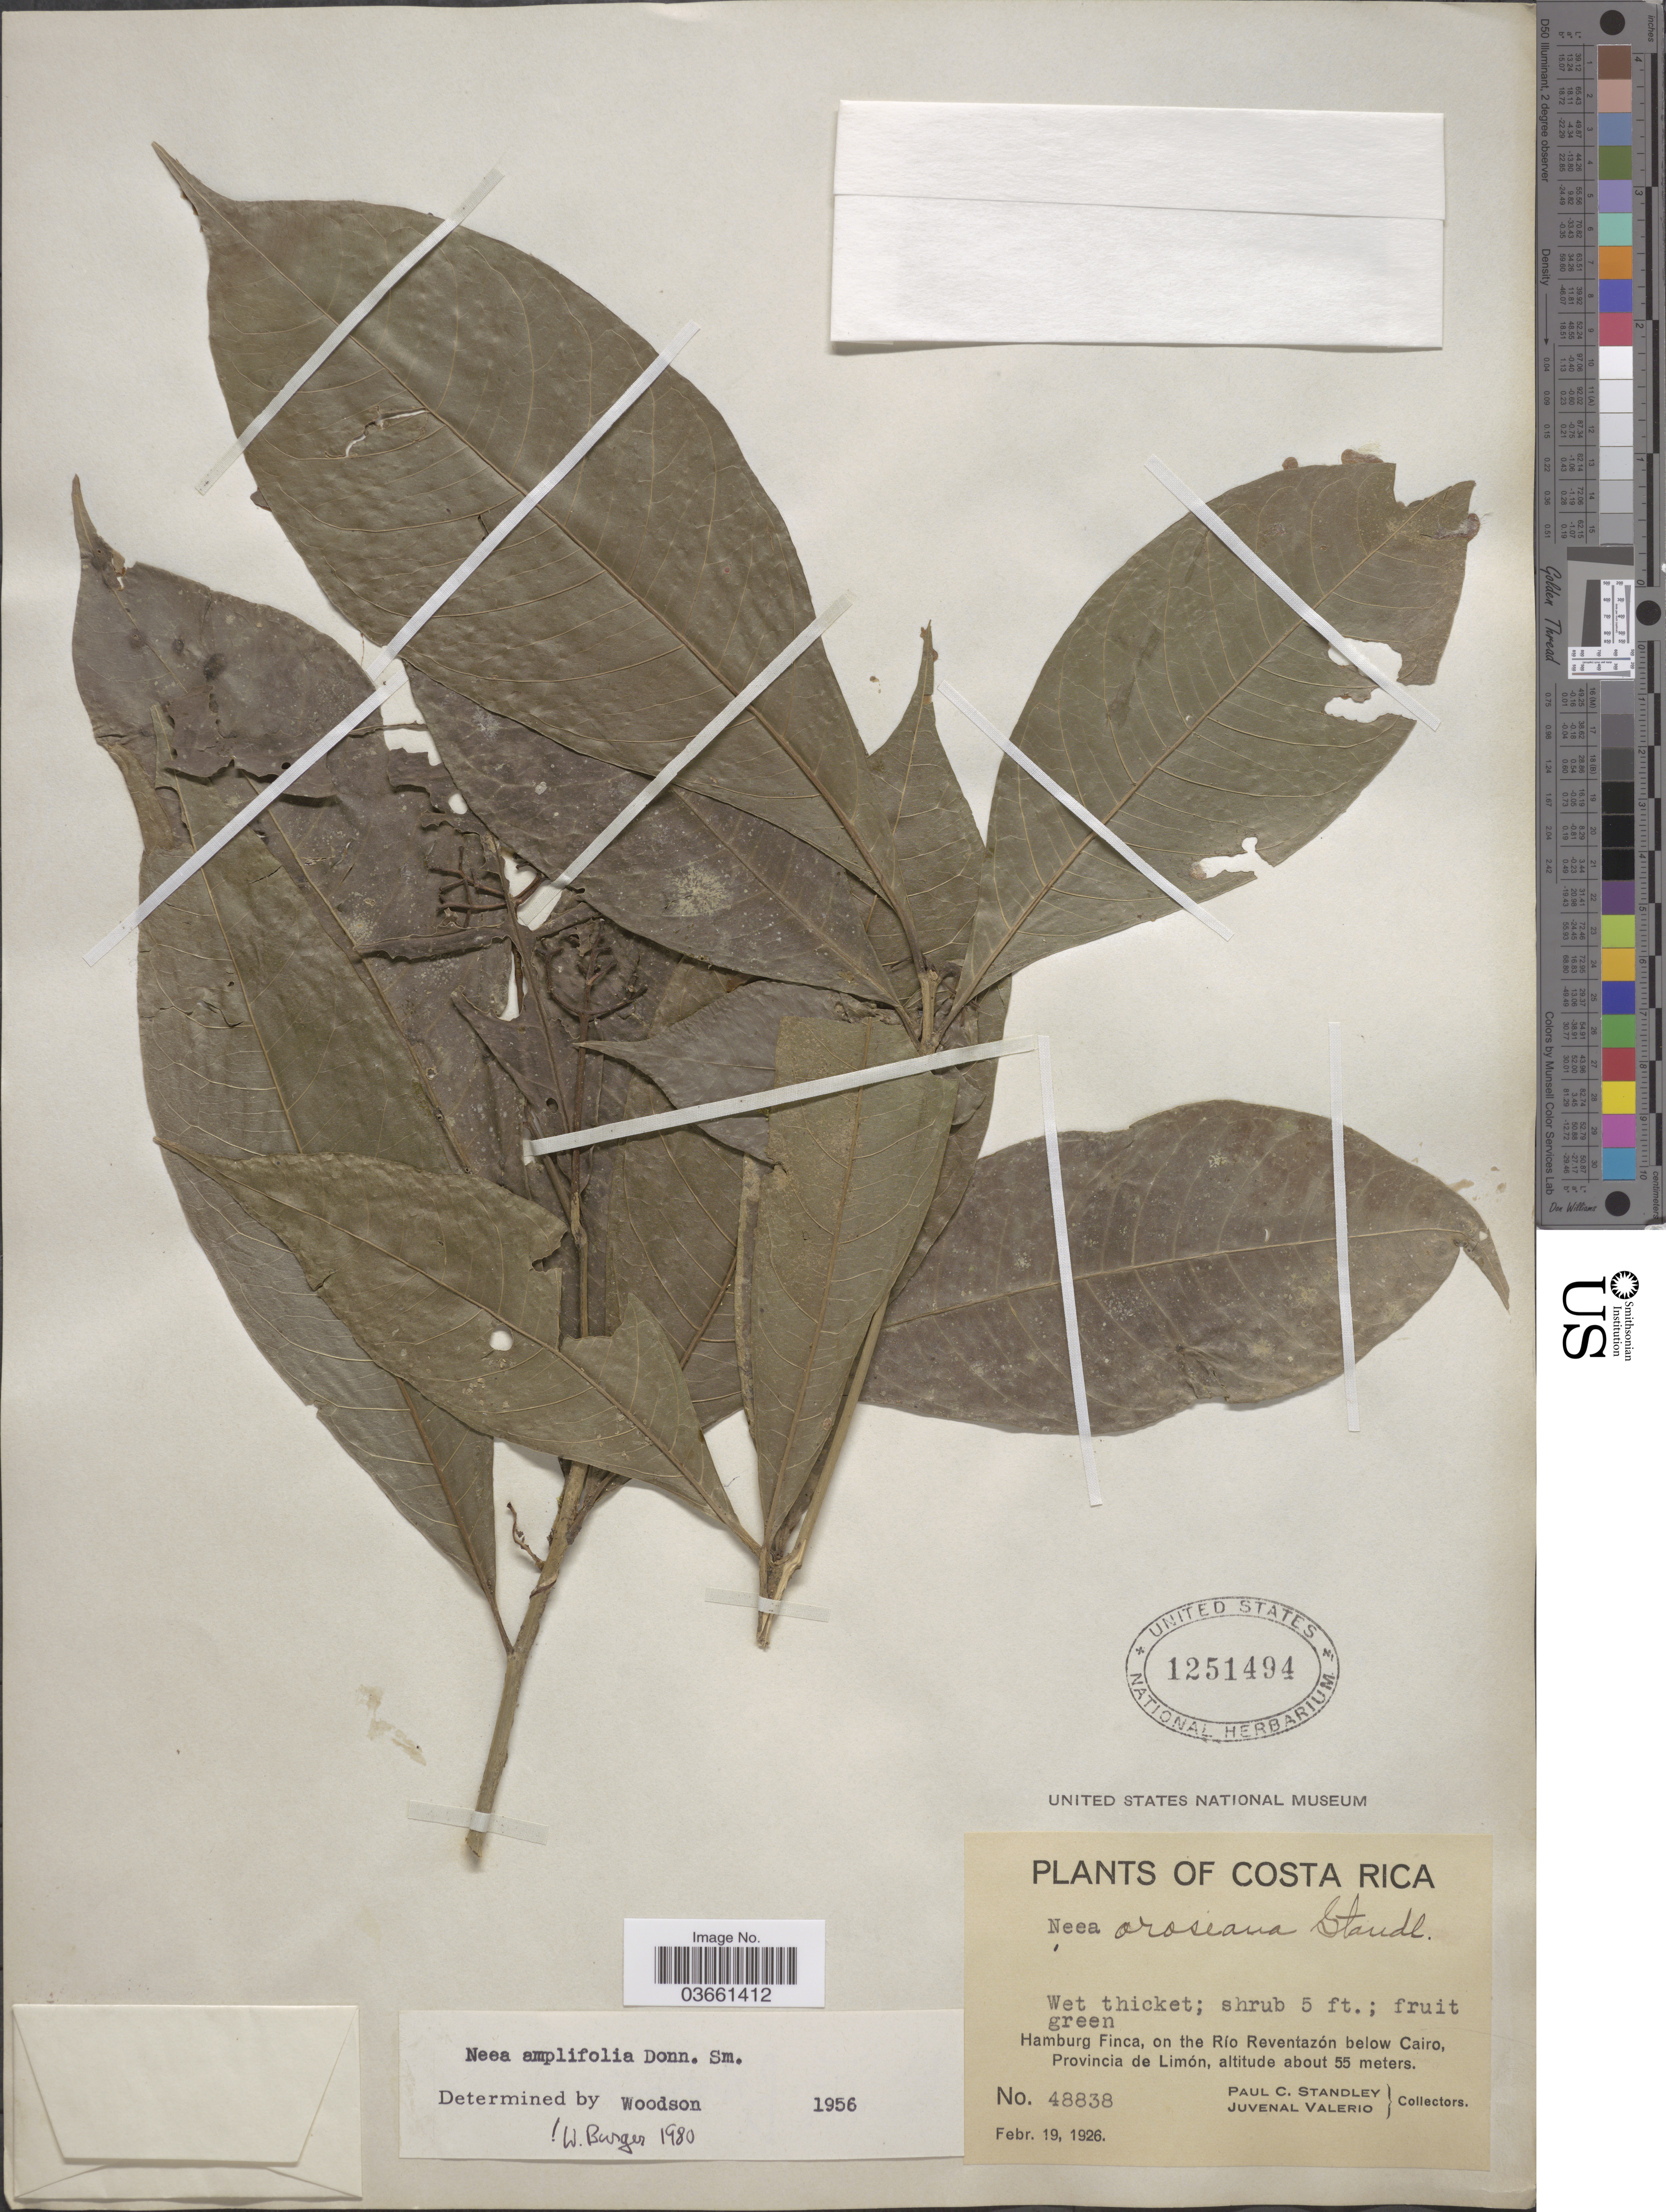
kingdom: Plantae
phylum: Tracheophyta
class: Magnoliopsida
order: Caryophyllales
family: Nyctaginaceae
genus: Neea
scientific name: Neea amplifolia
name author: Donn. Sm.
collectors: P. C. Standley & J. Valerio R.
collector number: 48838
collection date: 1926-02-19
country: Costa Rica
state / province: Limón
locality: Hamburg Finca, on the Río Reventazón below Cairo.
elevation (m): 55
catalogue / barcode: US 1251494